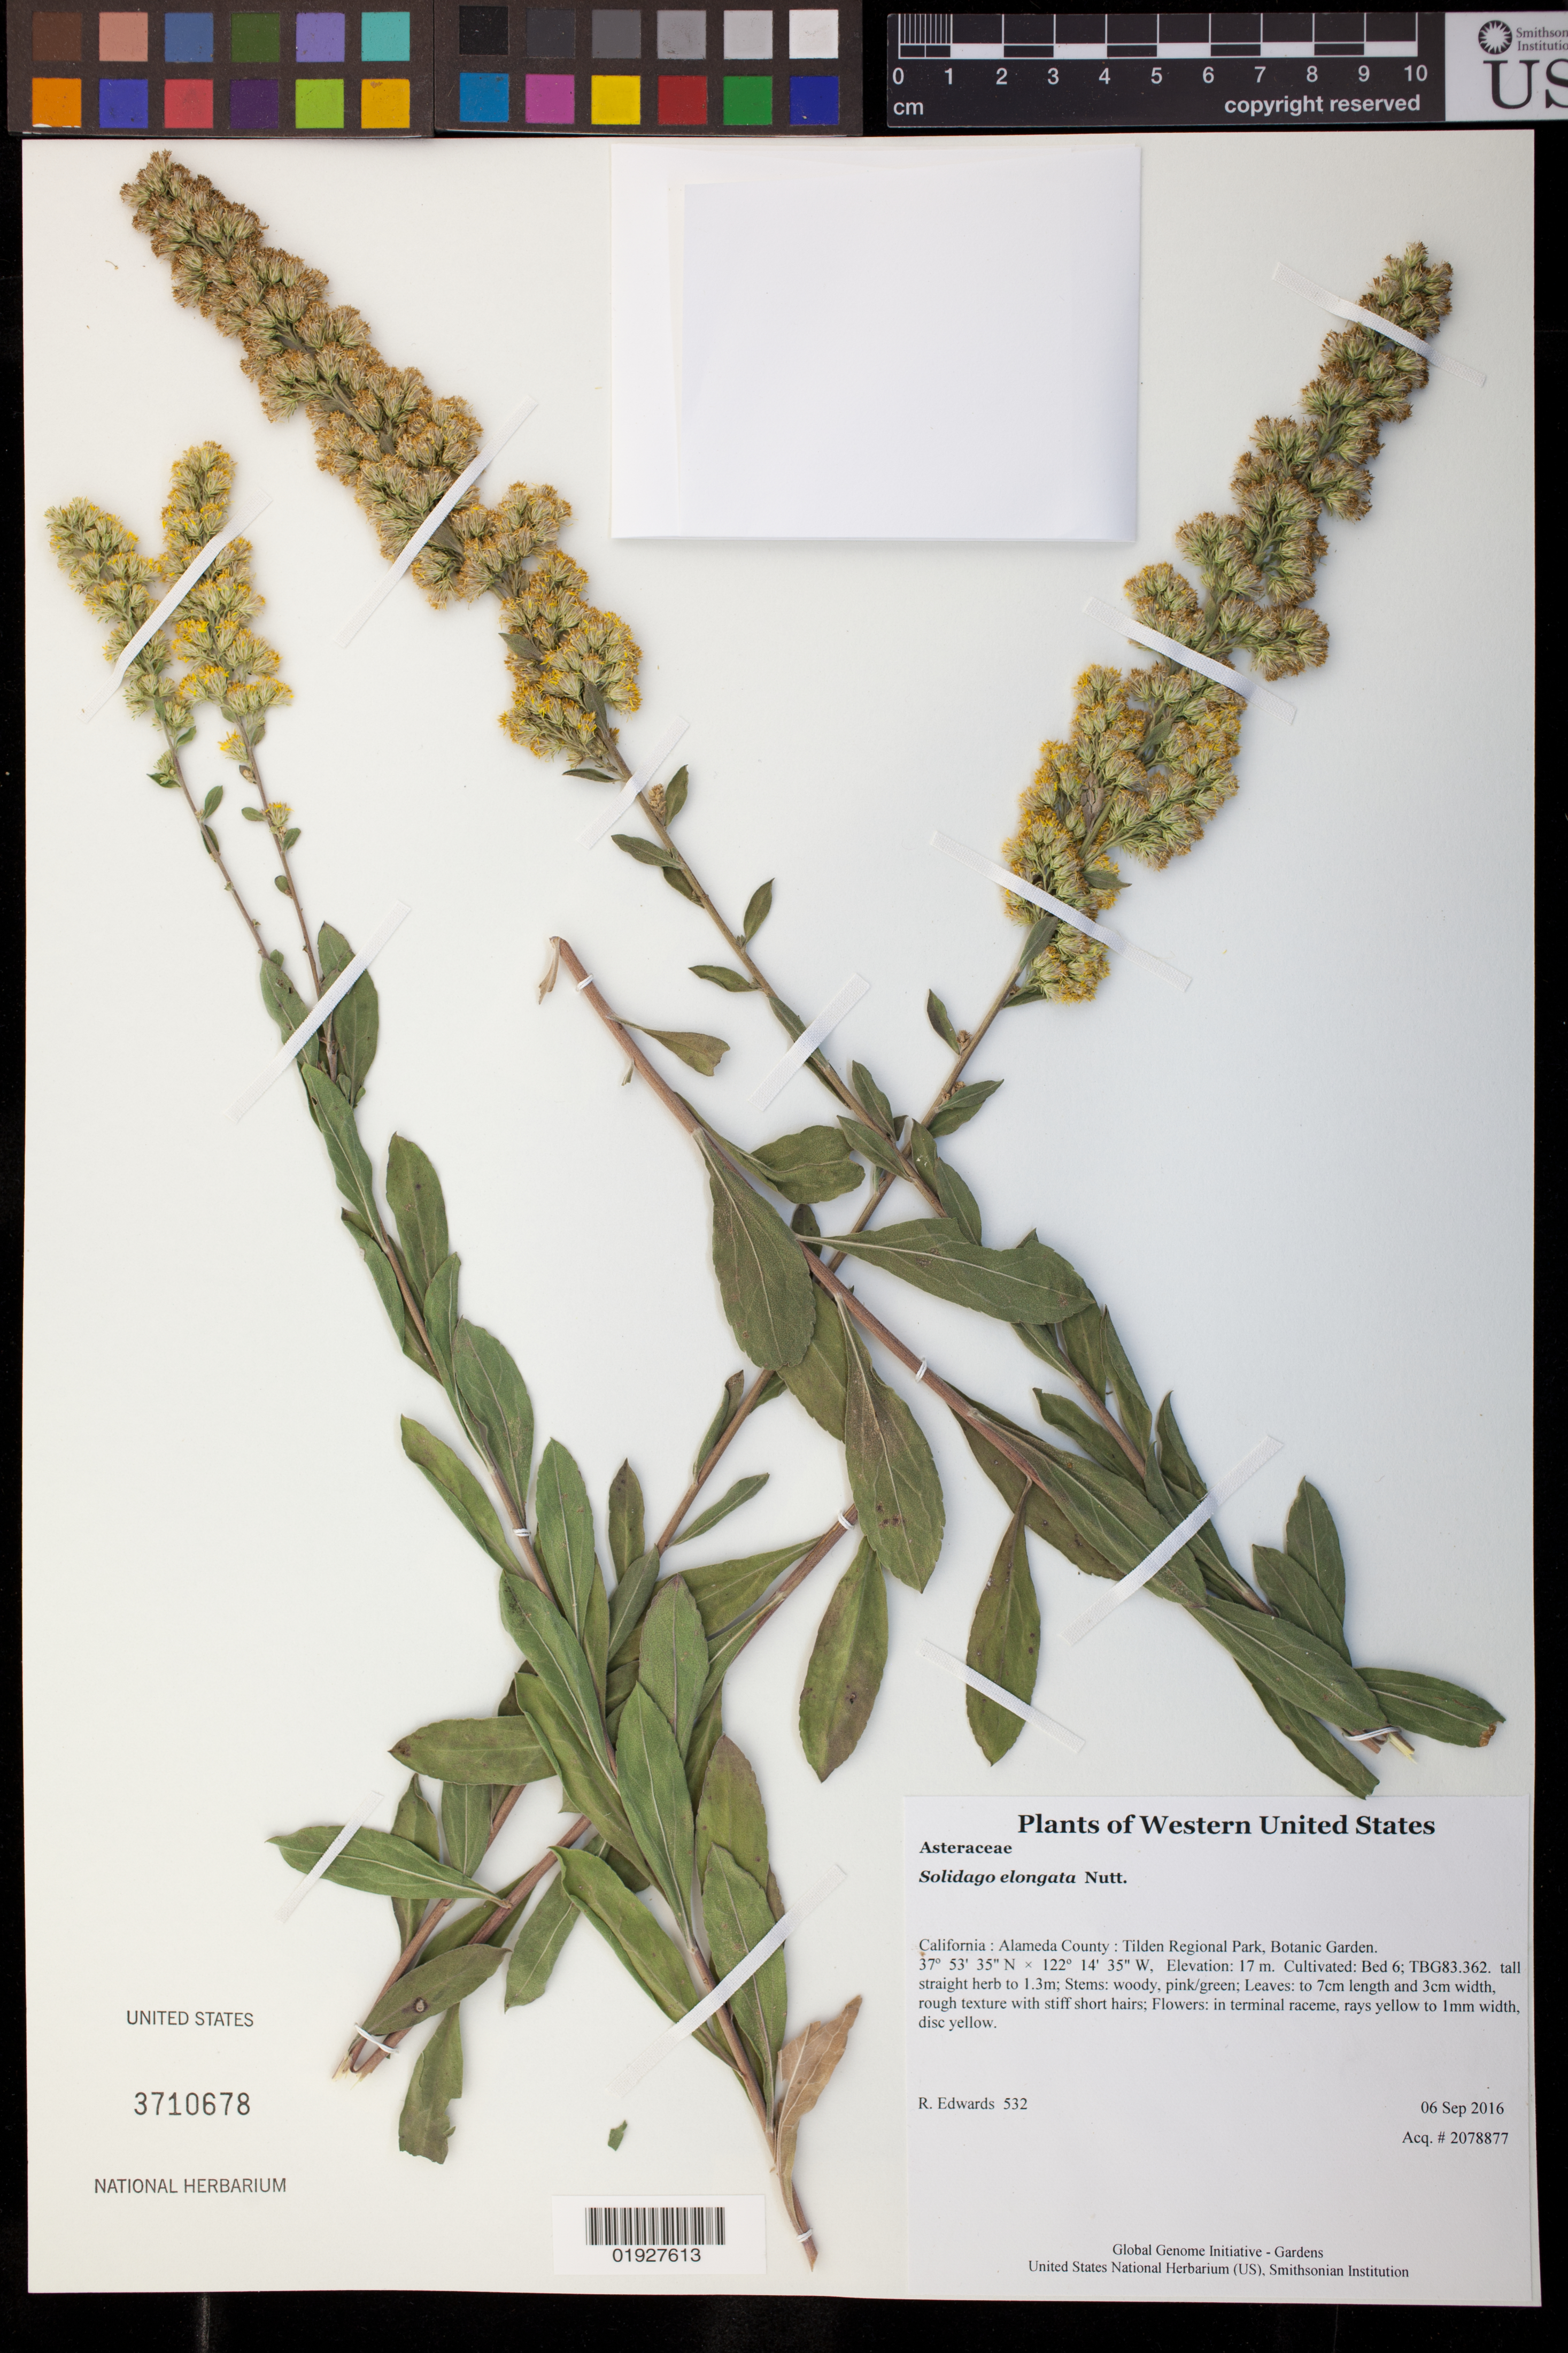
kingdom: Plantae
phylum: Tracheophyta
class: Magnoliopsida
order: Asterales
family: Asteraceae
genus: Solidago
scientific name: Solidago elongata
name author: Nutt.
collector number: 532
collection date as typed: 6 September 2016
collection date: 2016-09-06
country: United States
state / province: California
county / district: Alameda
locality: Tilden Regional Park, Botanic Garden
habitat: Cultivated: Bed 6; TBG83.362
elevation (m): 16.9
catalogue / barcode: US 3710678